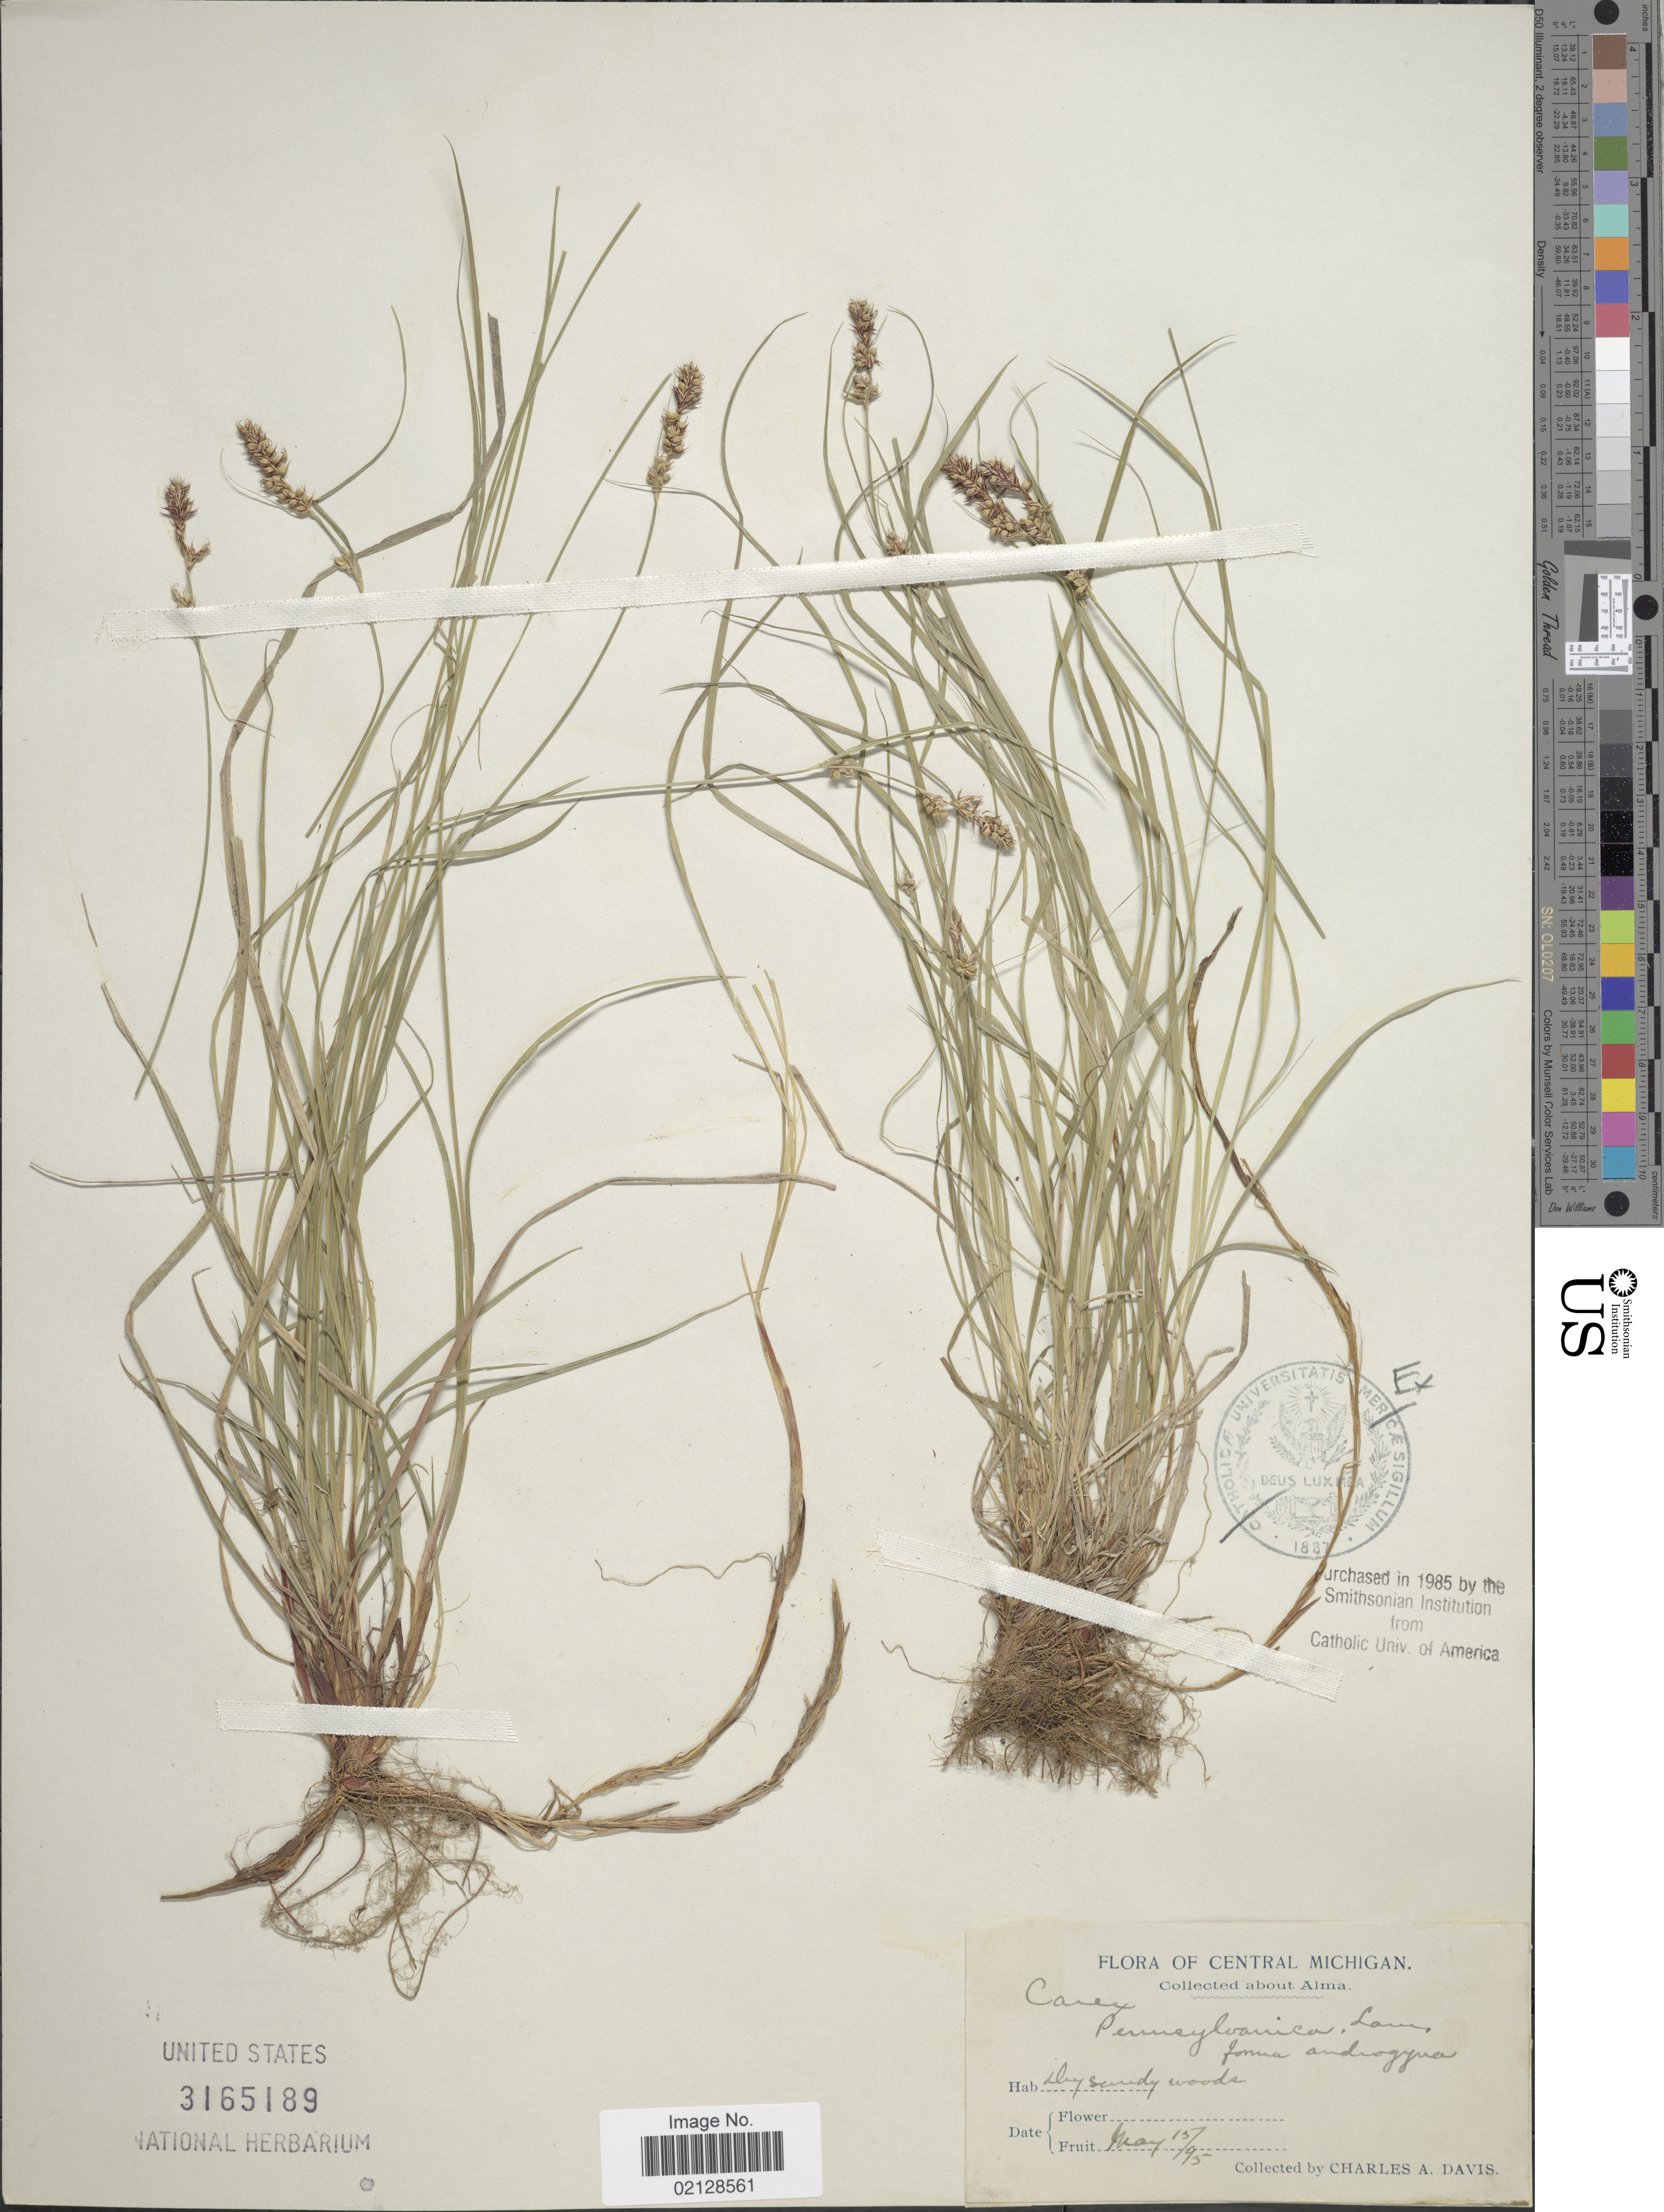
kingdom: Plantae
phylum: Tracheophyta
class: Liliopsida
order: Poales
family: Cyperaceae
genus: Carex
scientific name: Carex pensylvanica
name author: Lam.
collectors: C. Davis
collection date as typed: Transcribed d/m/y: 15/5/95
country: United States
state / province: Michigan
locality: Central Michigan, about Alma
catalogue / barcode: US 3165189